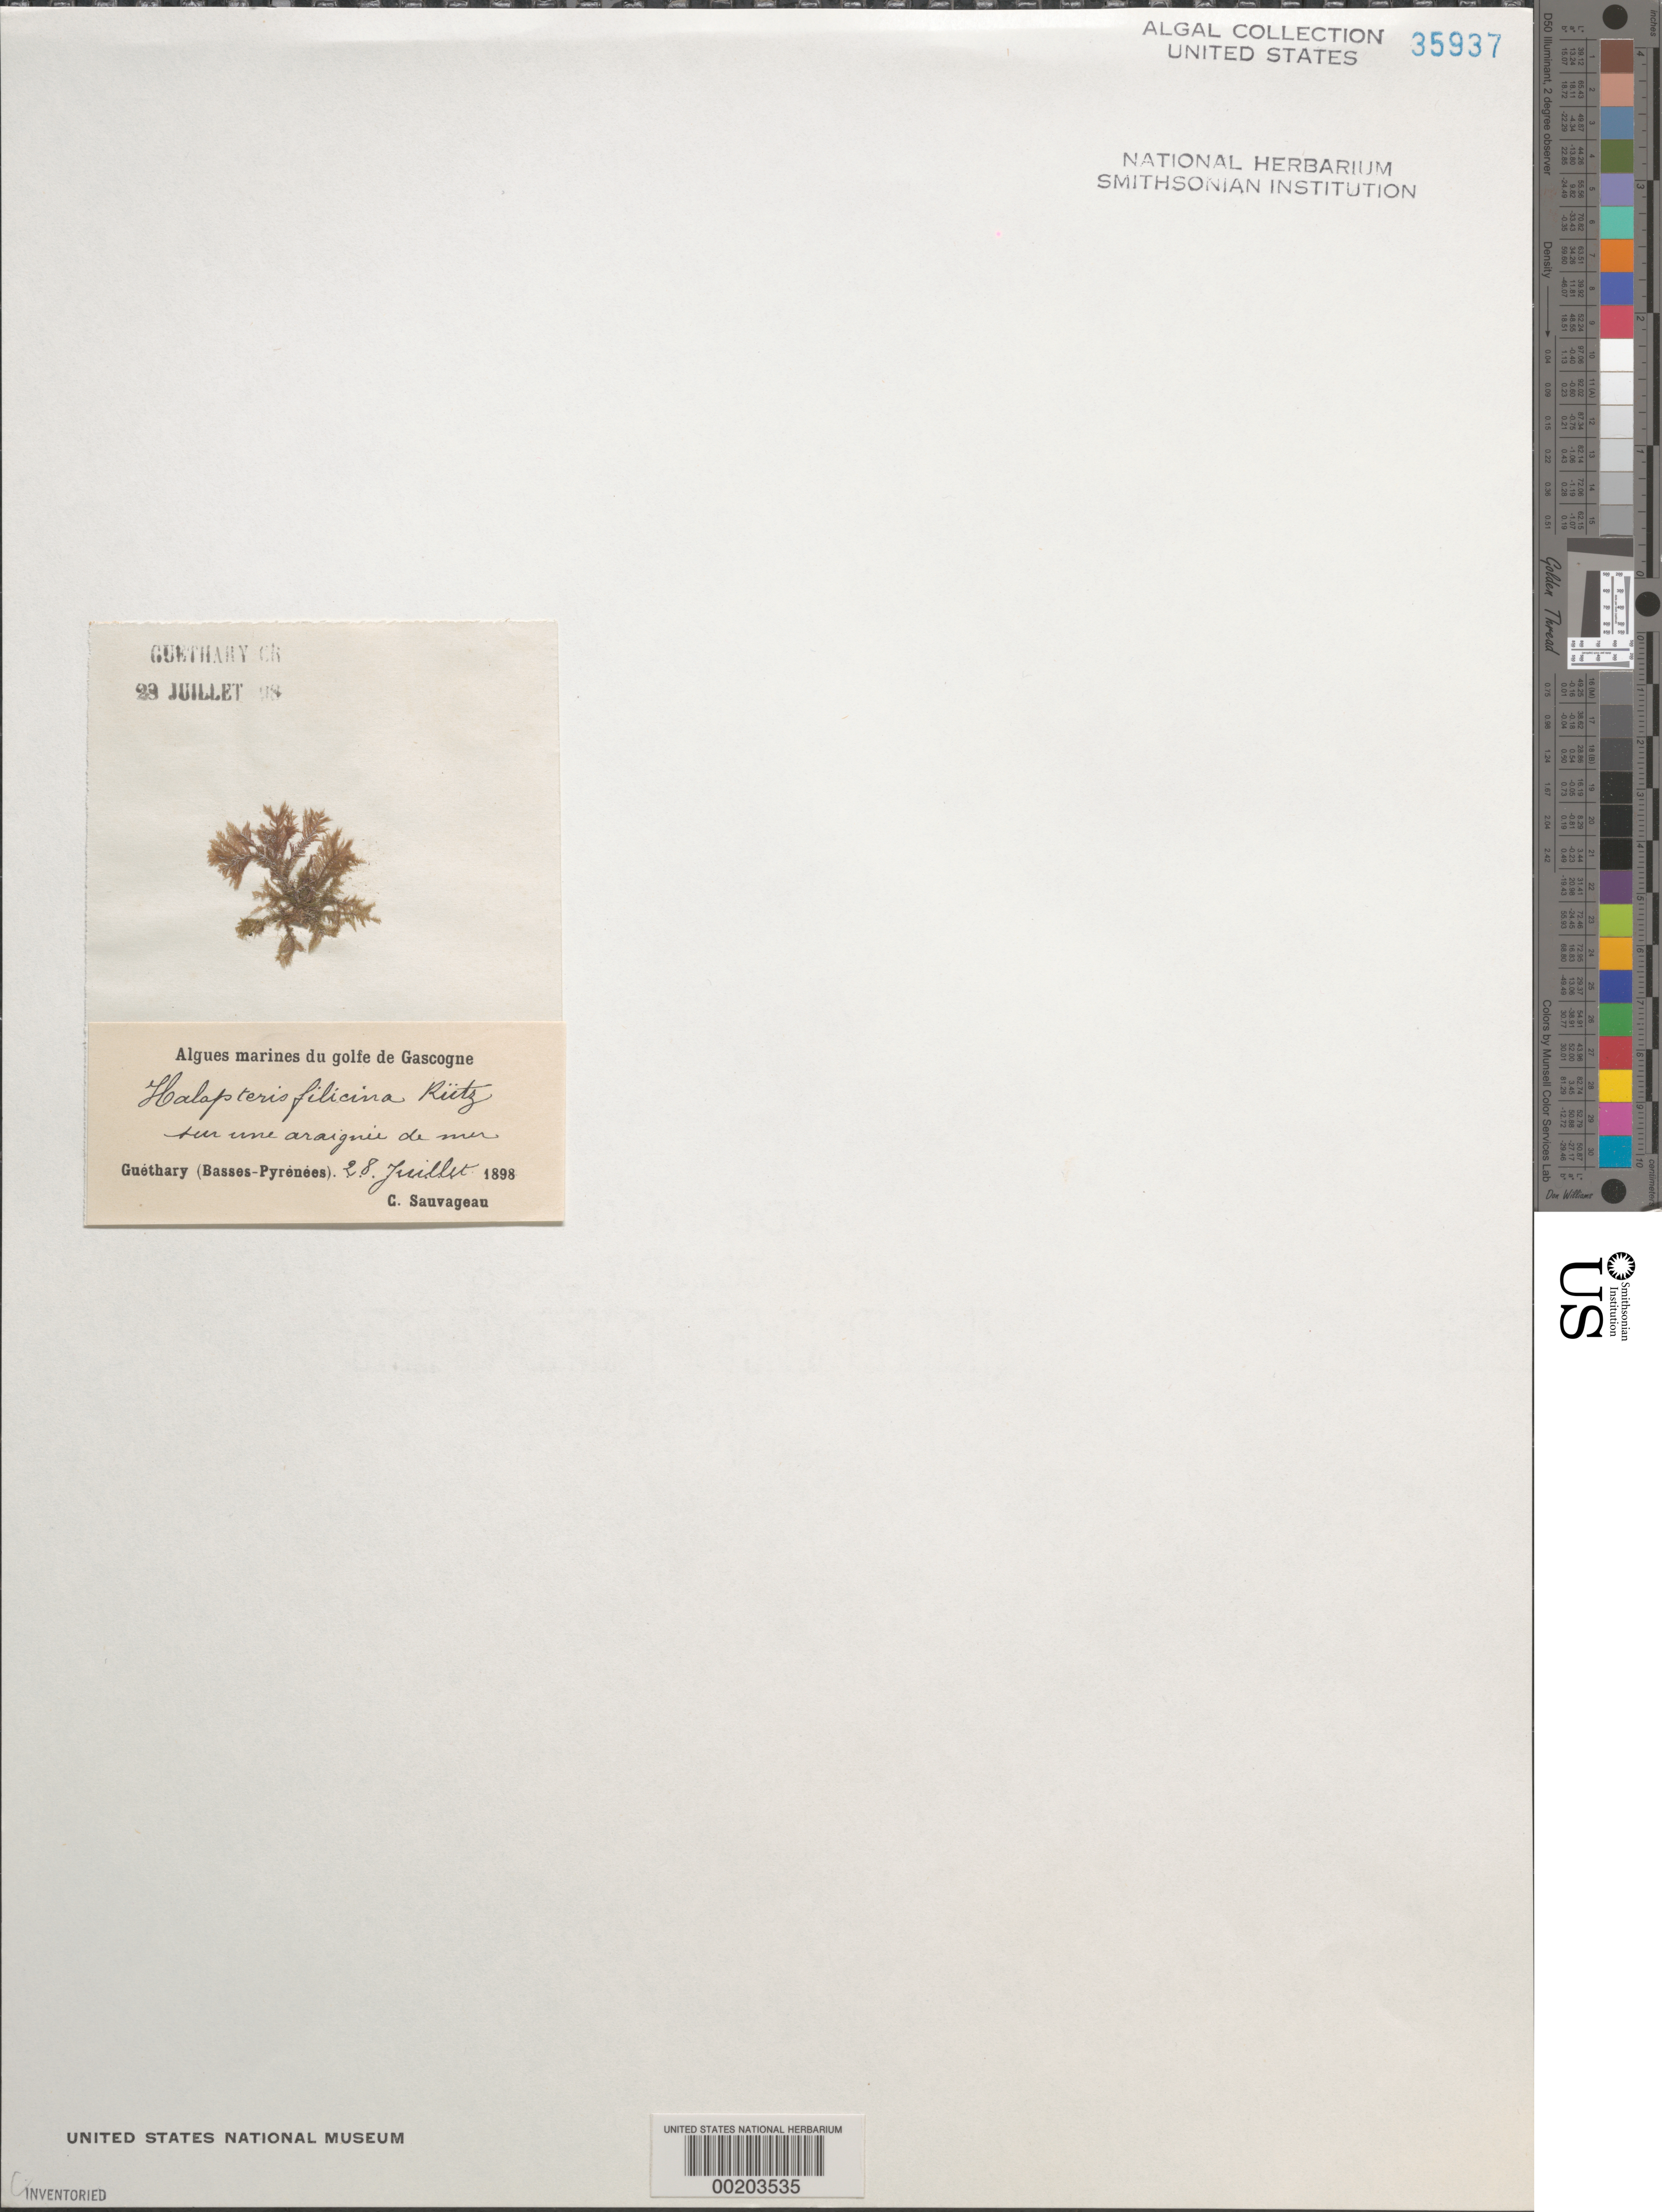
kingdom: Chromista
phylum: Ochrophyta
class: Phaeophyceae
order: Sphacelariales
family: Stypocaulaceae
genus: Halopteris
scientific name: Halopteris filicina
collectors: C. F. Sauvageau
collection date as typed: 28 Jul 1898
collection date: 1898-07-28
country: France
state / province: Nouvelle-Aquitaine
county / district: Pyrénées-Atlantiques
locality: Guethary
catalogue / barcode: US 35937